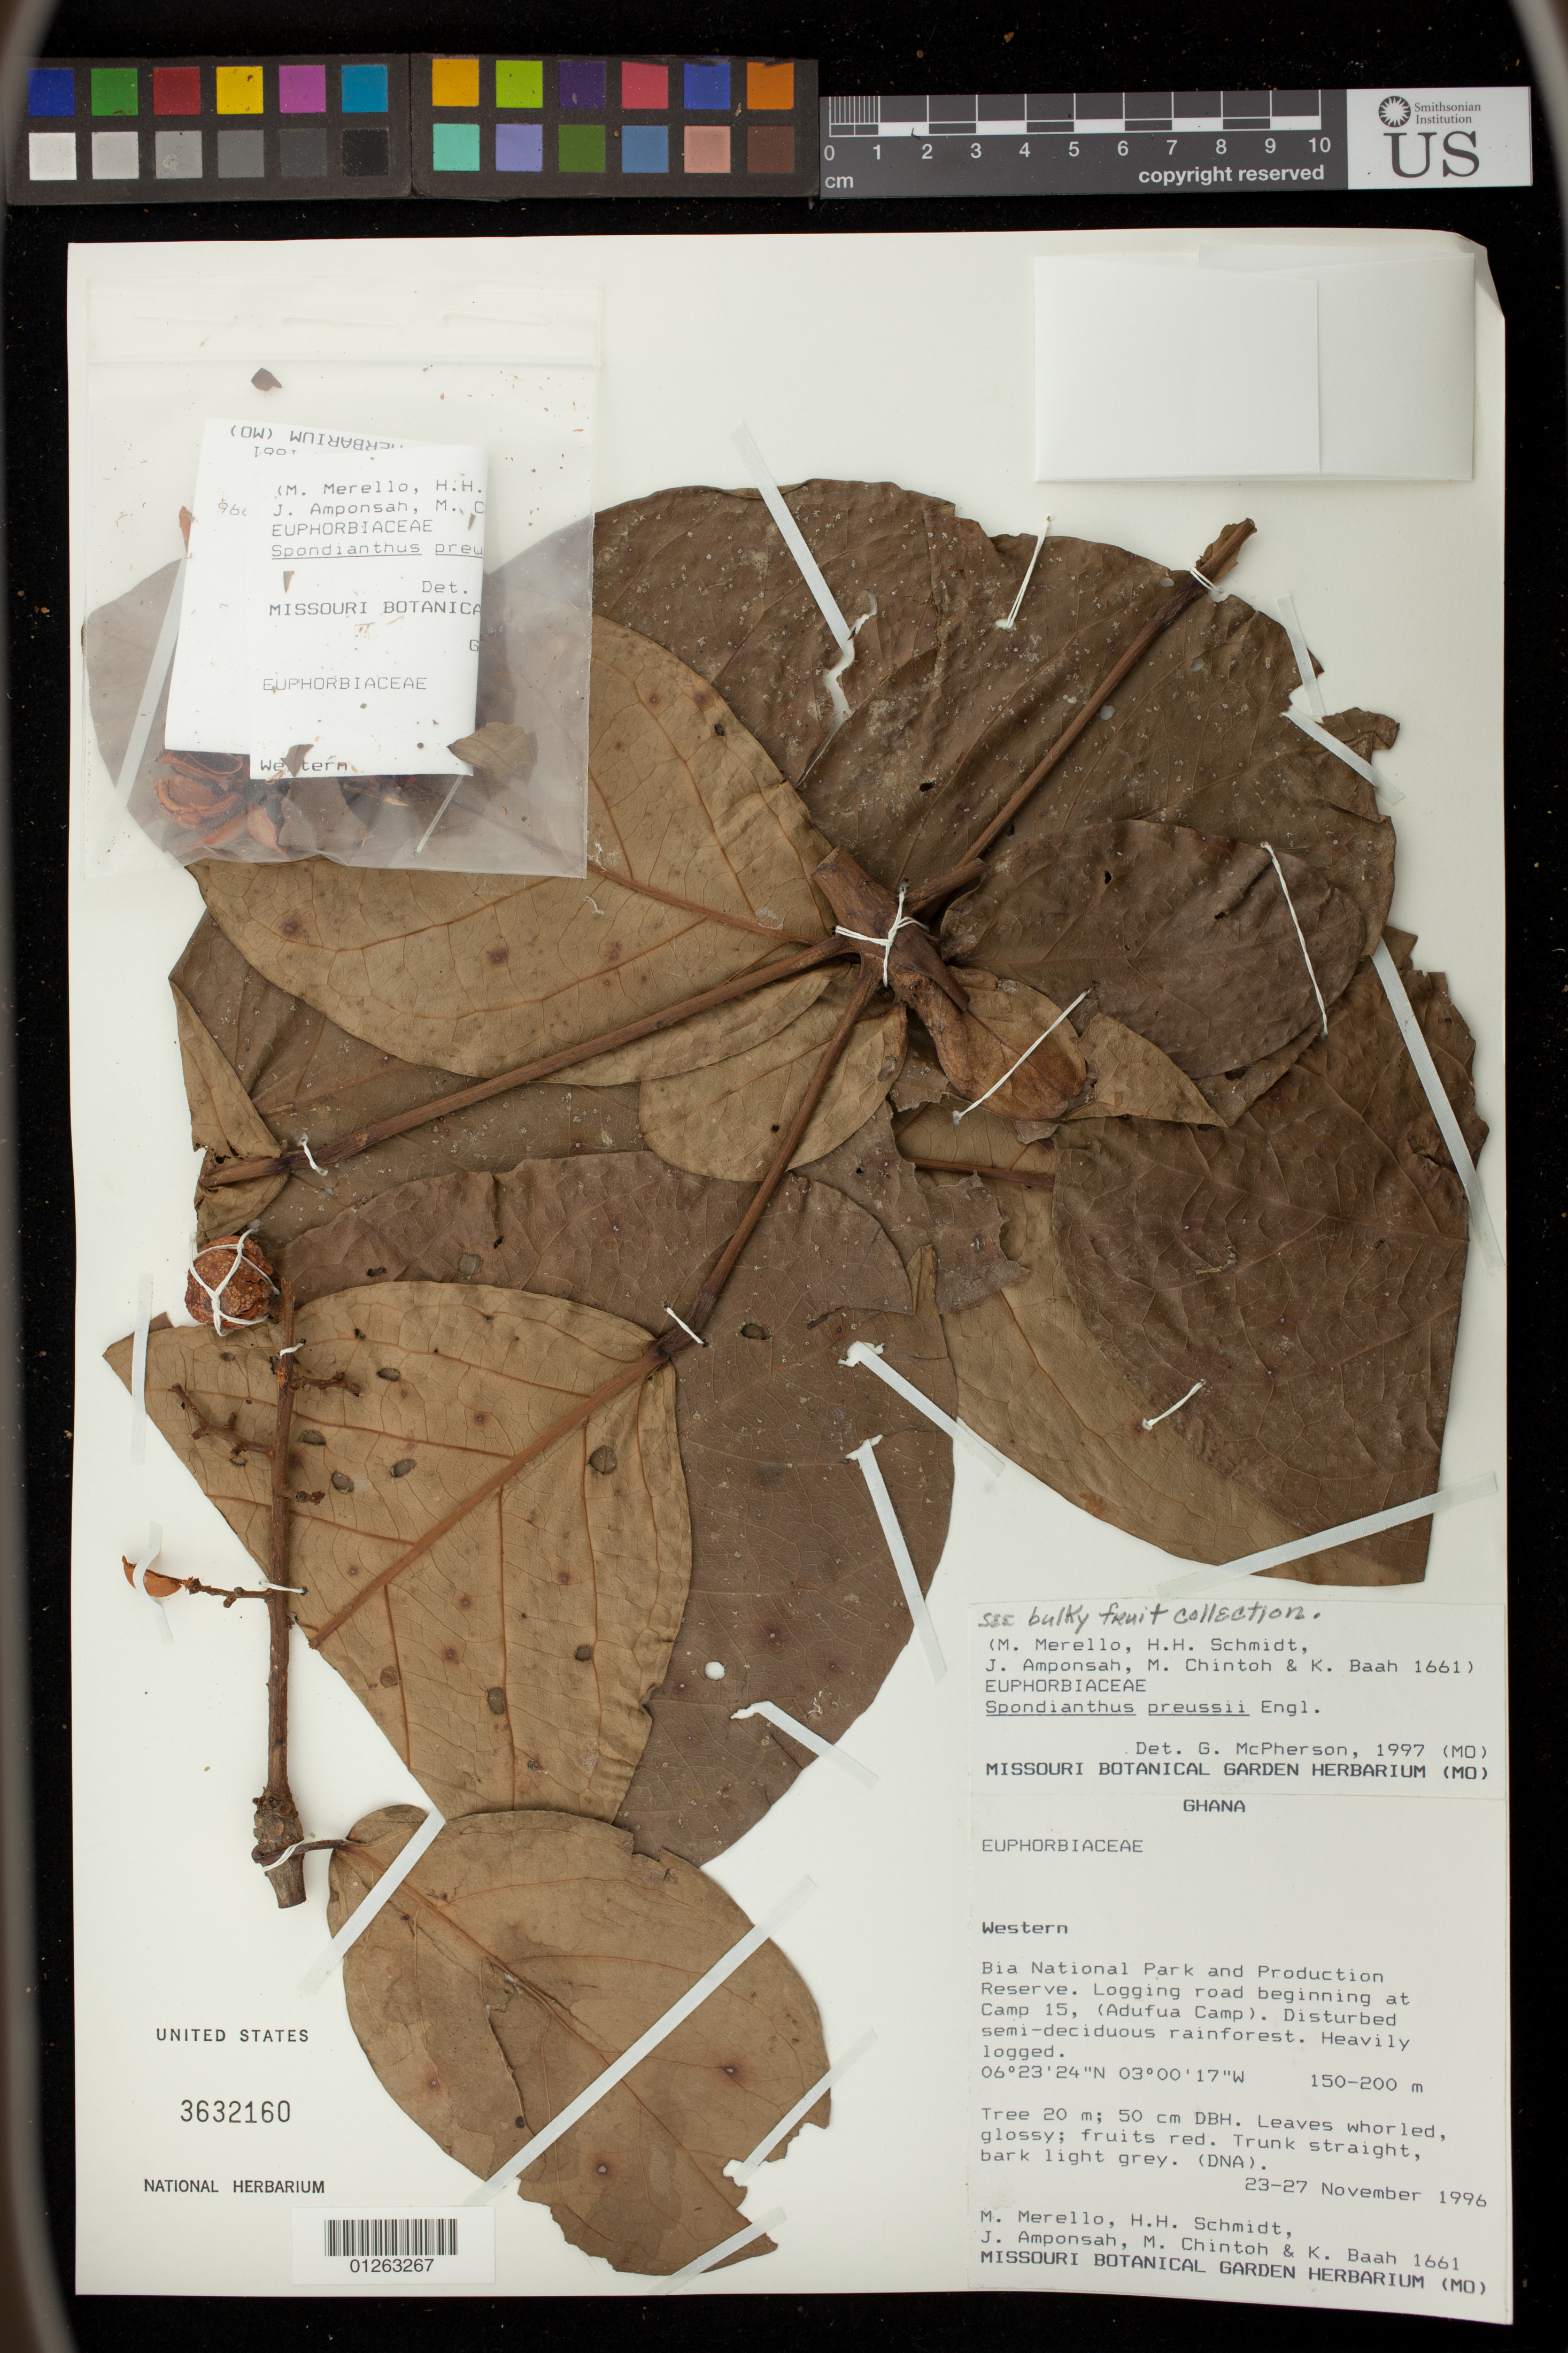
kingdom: Plantae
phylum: Tracheophyta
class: Magnoliopsida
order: Malpighiales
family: Phyllanthaceae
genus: Spondianthus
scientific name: Spondianthus preussii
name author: Engl.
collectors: M. Merello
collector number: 1661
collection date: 1996-11-23/1996-11-27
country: Ghana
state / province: Western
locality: Western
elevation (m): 150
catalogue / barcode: US 3632160